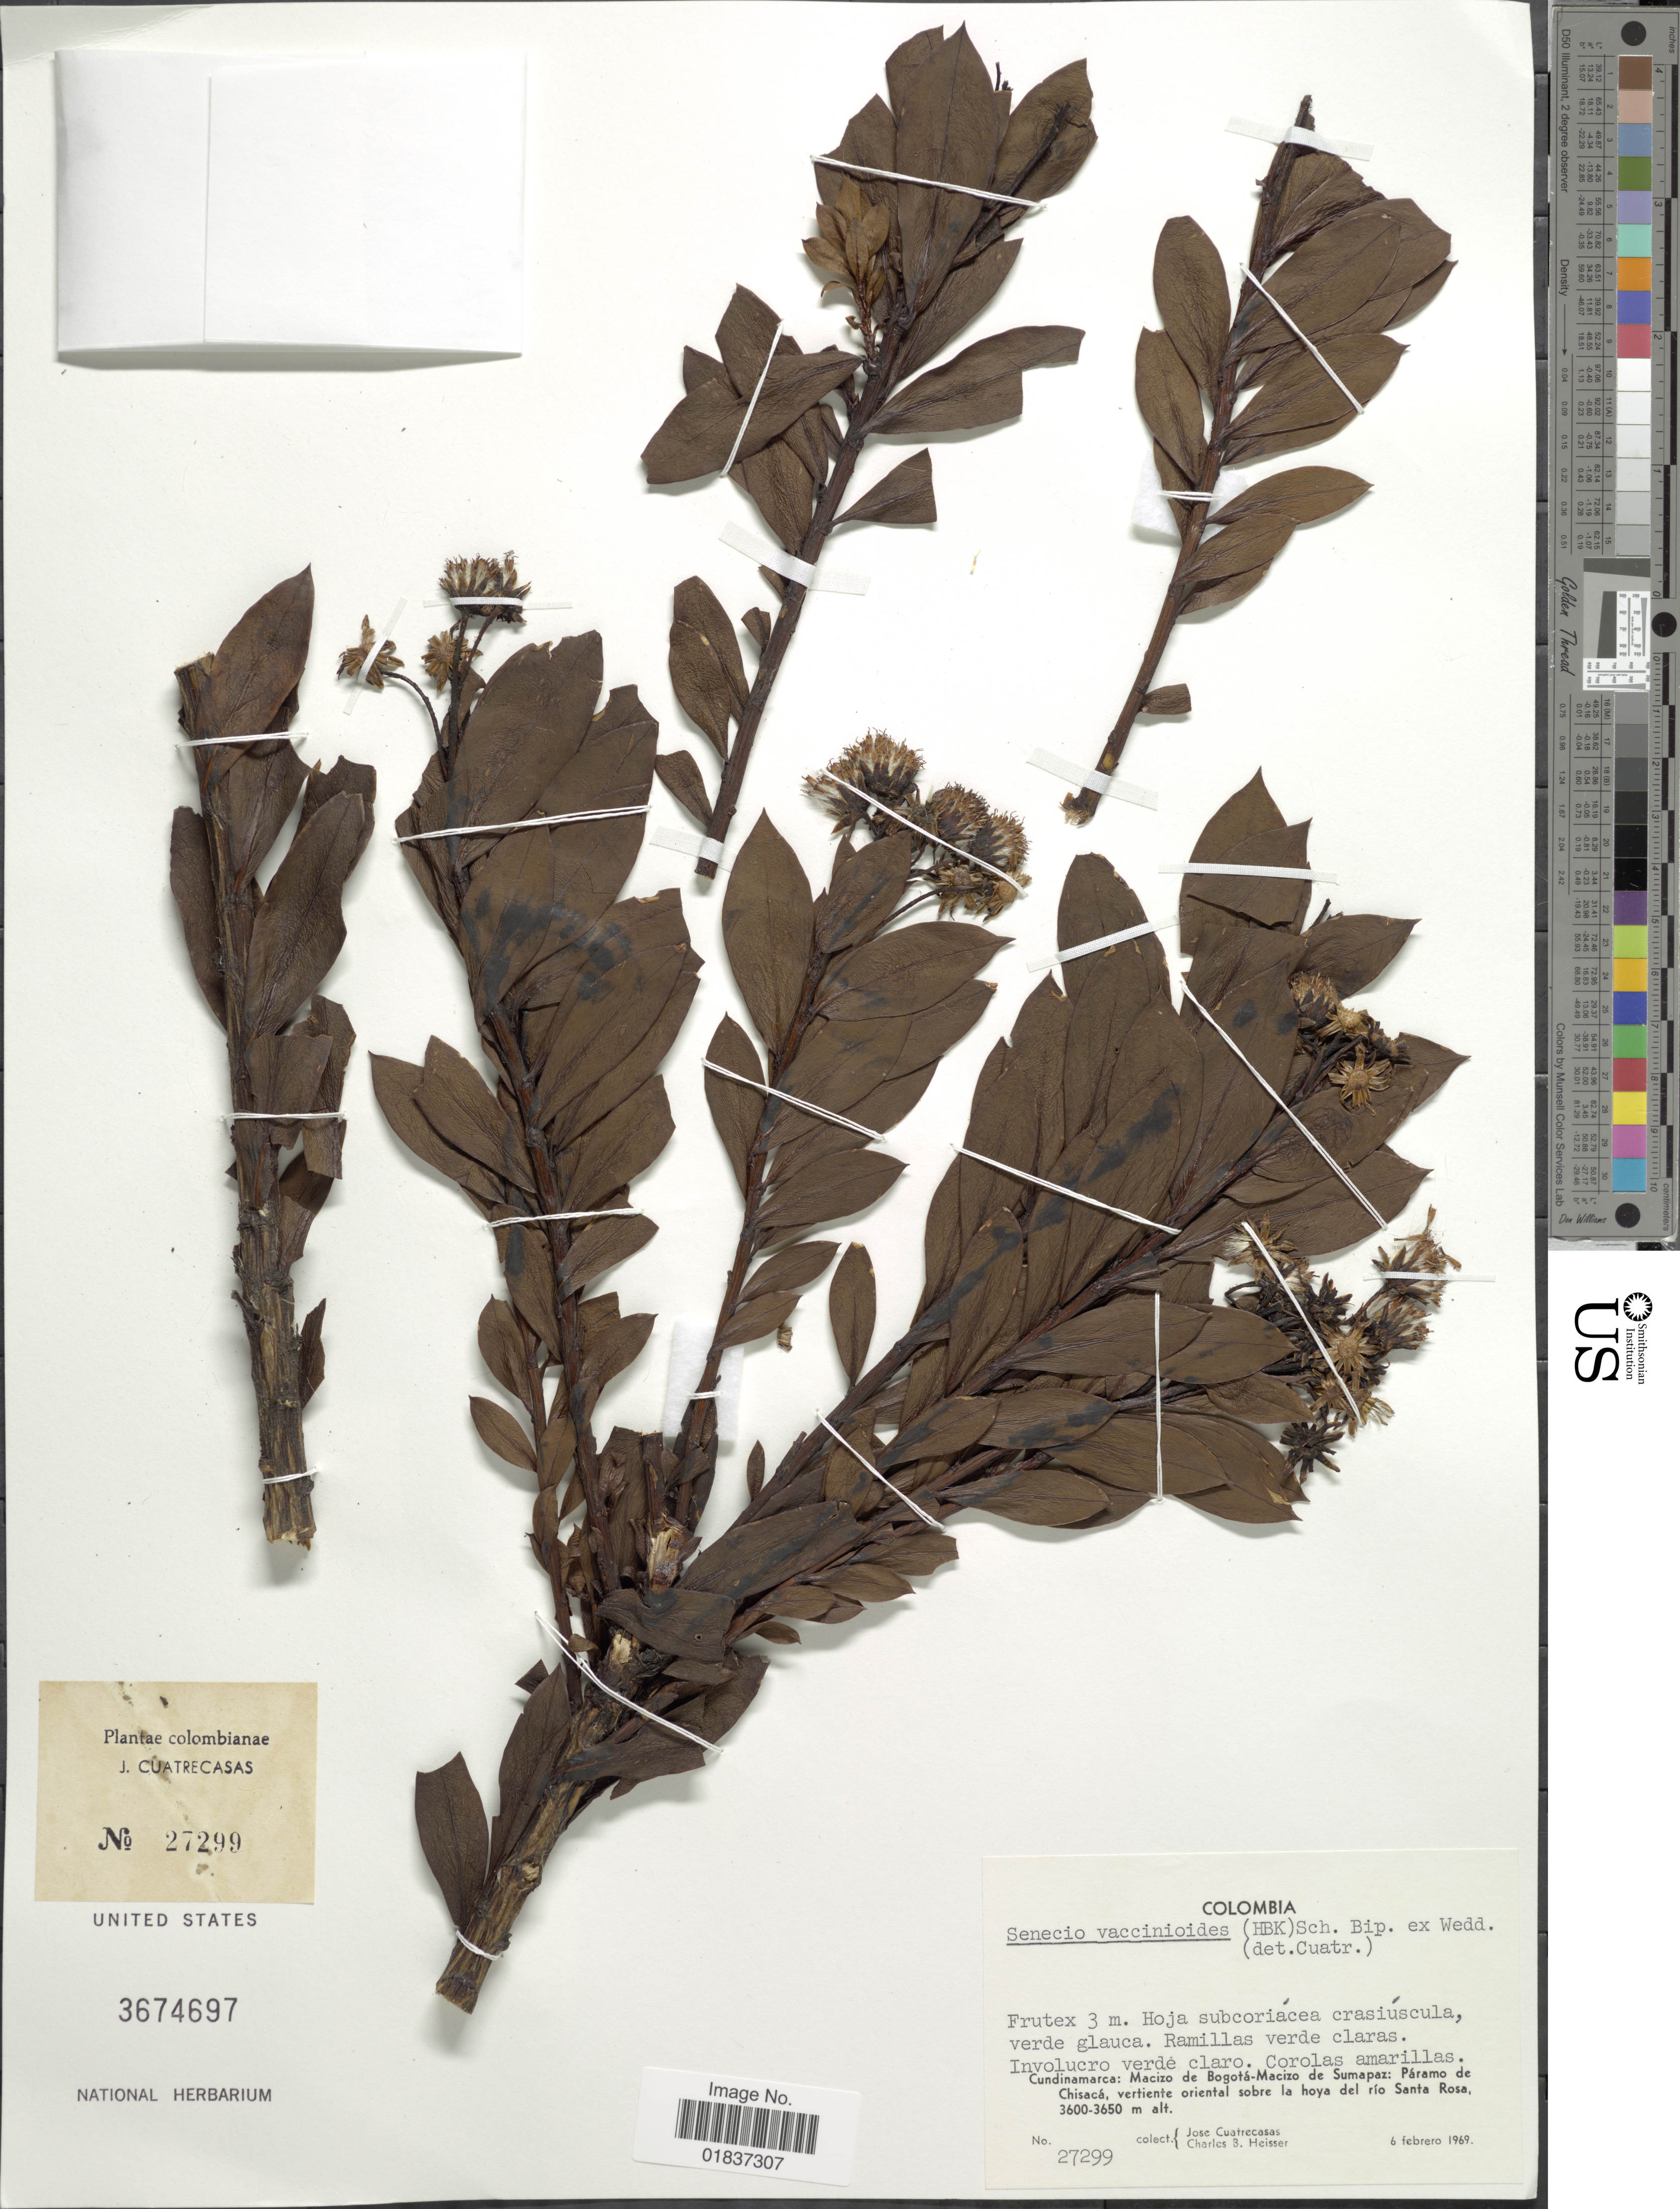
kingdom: Plantae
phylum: Tracheophyta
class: Magnoliopsida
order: Asterales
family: Asteraceae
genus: Pentacalia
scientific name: Pentacalia vaccinioides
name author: (Kunth) Cuatrec.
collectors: J. Cuatrecasas & C. B. Heisser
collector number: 27299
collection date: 1969-02-06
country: Colombia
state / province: Cundinamarca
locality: Cundinamarca: Macizo de Bogota-Macizo de Sumapaz: Paramo de Chisaca, vertiente oriental sobre la hoya del rio Santa ROsa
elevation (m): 3600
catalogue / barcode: US 3674697